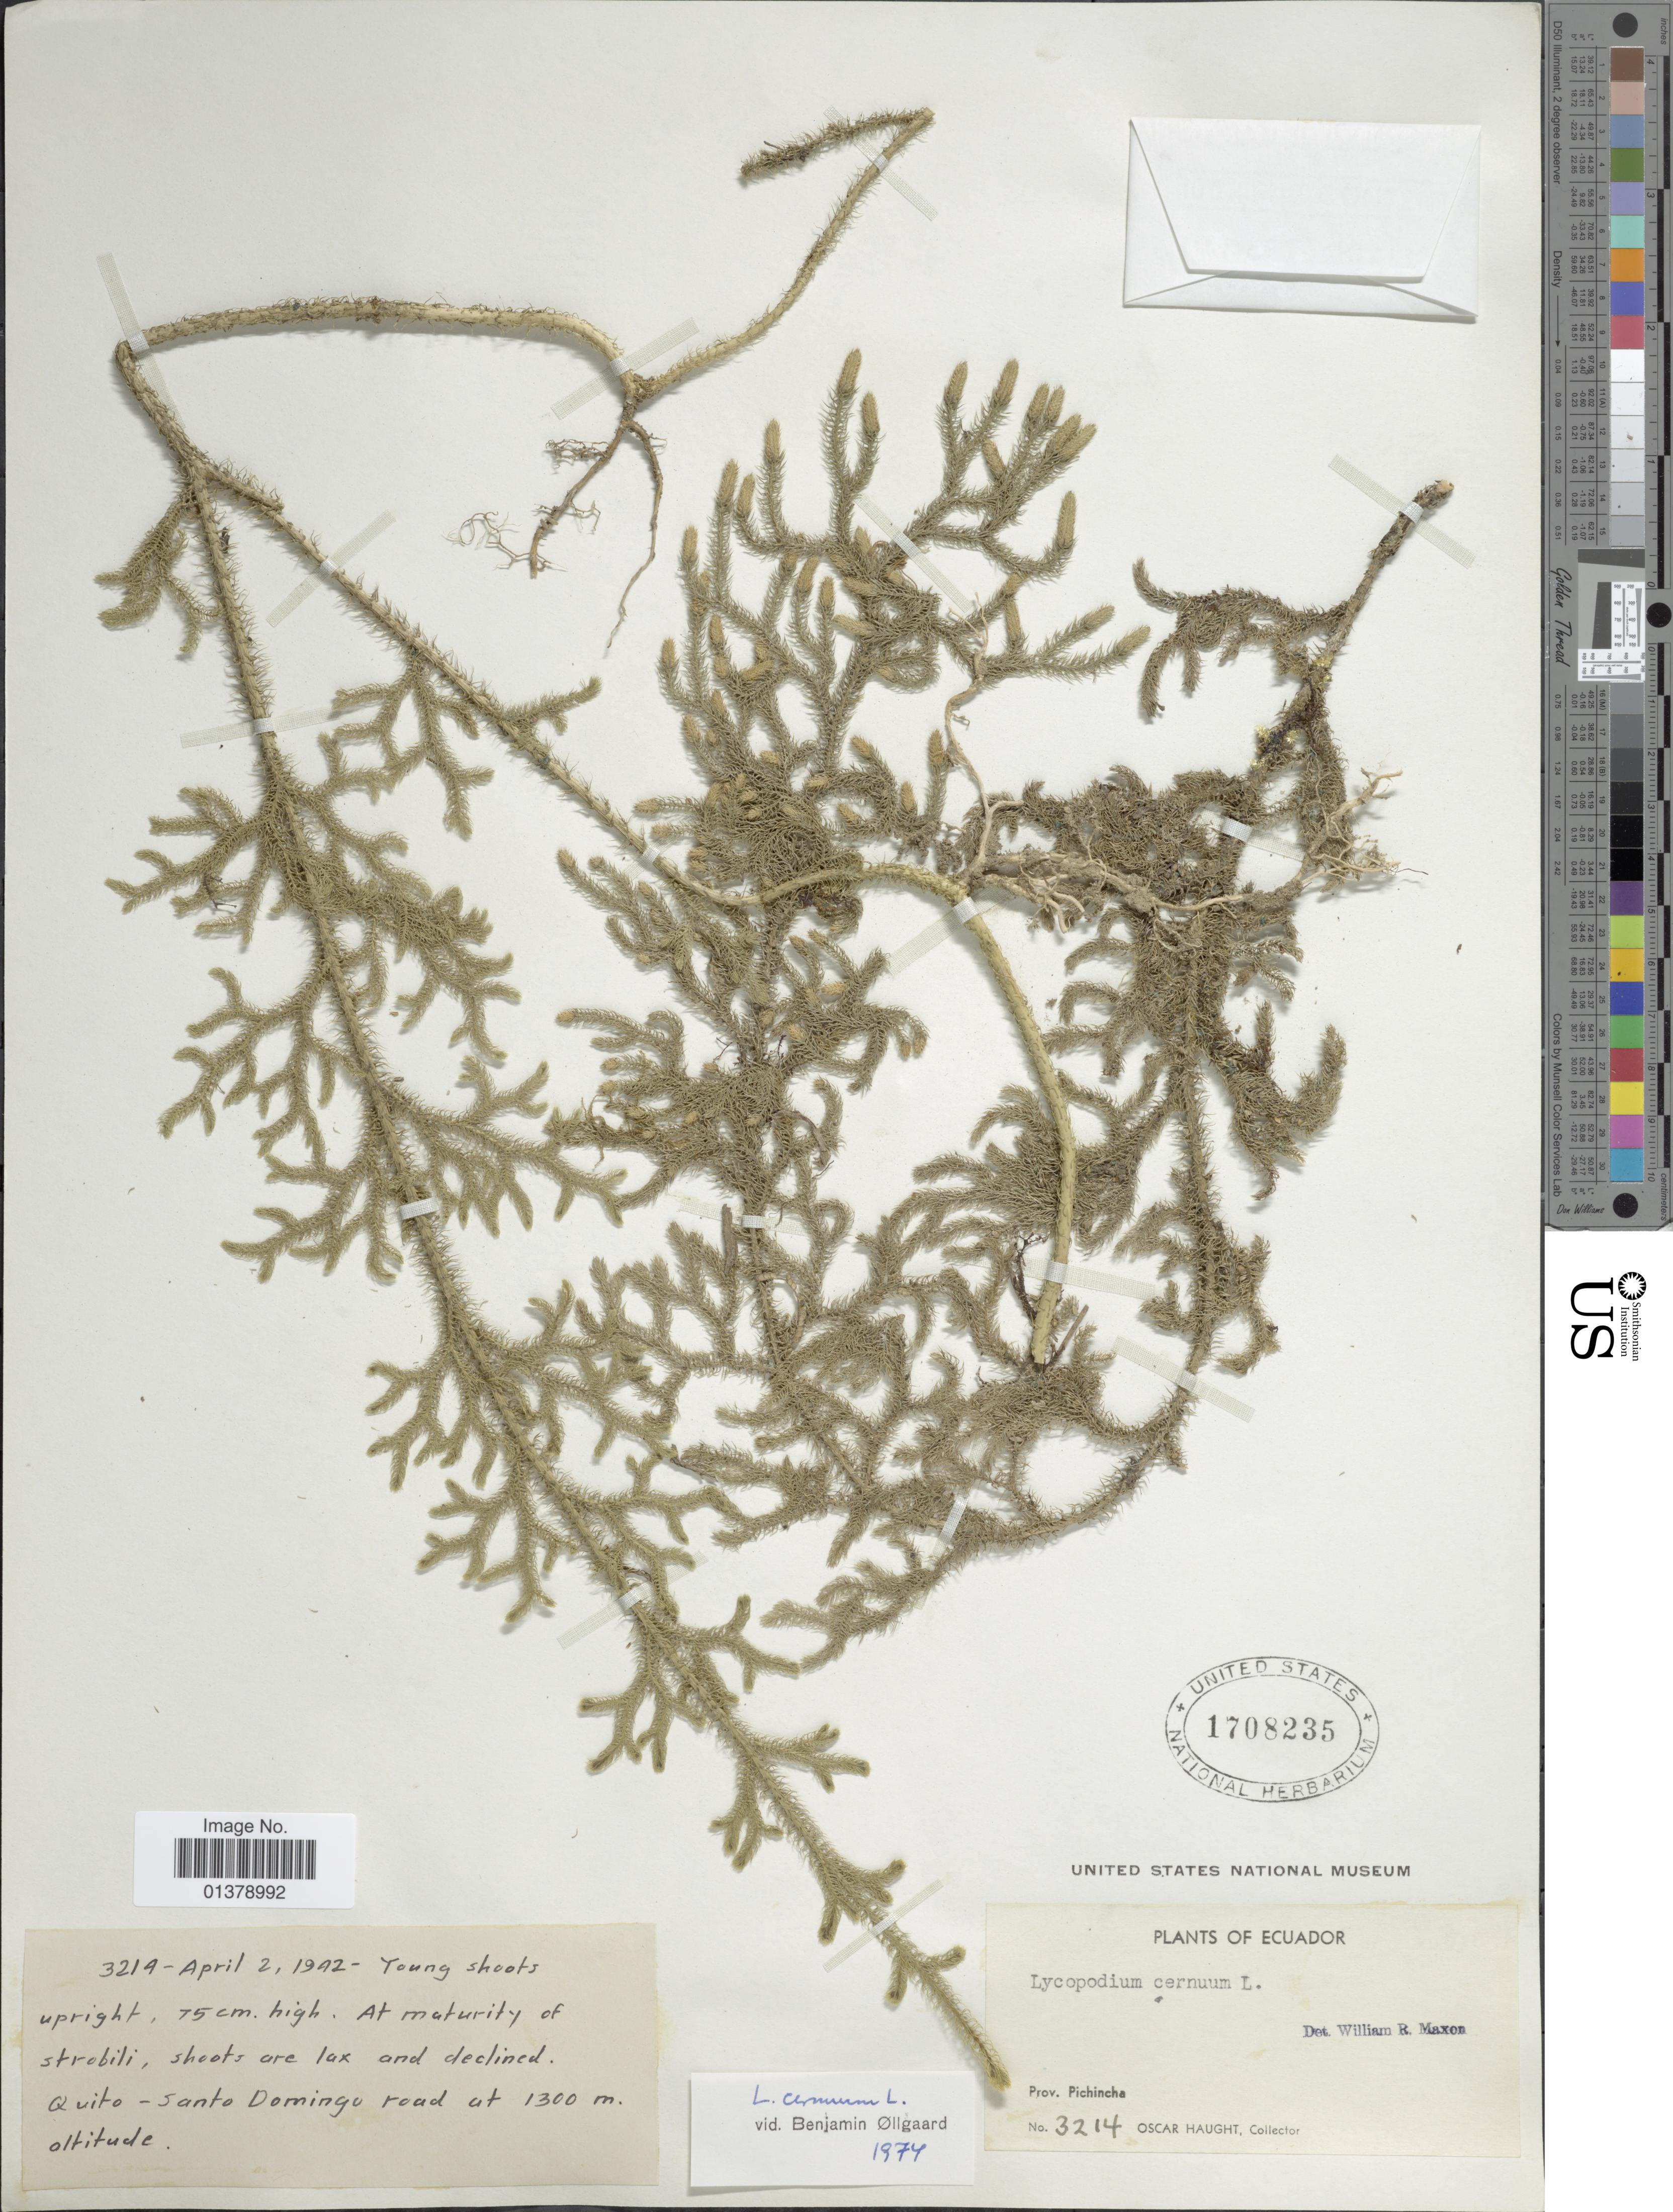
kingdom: Plantae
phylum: Tracheophyta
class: Lycopodiopsida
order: Lycopodiales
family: Lycopodiaceae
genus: Palhinhaea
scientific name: Palhinhaea cernua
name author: (L.) Vasc. & Franco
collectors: O. L. Haught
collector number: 3214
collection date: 1942-04-02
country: Ecuador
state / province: Pichincha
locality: Quito-Santo Domingo road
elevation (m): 1300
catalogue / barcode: US 1708235